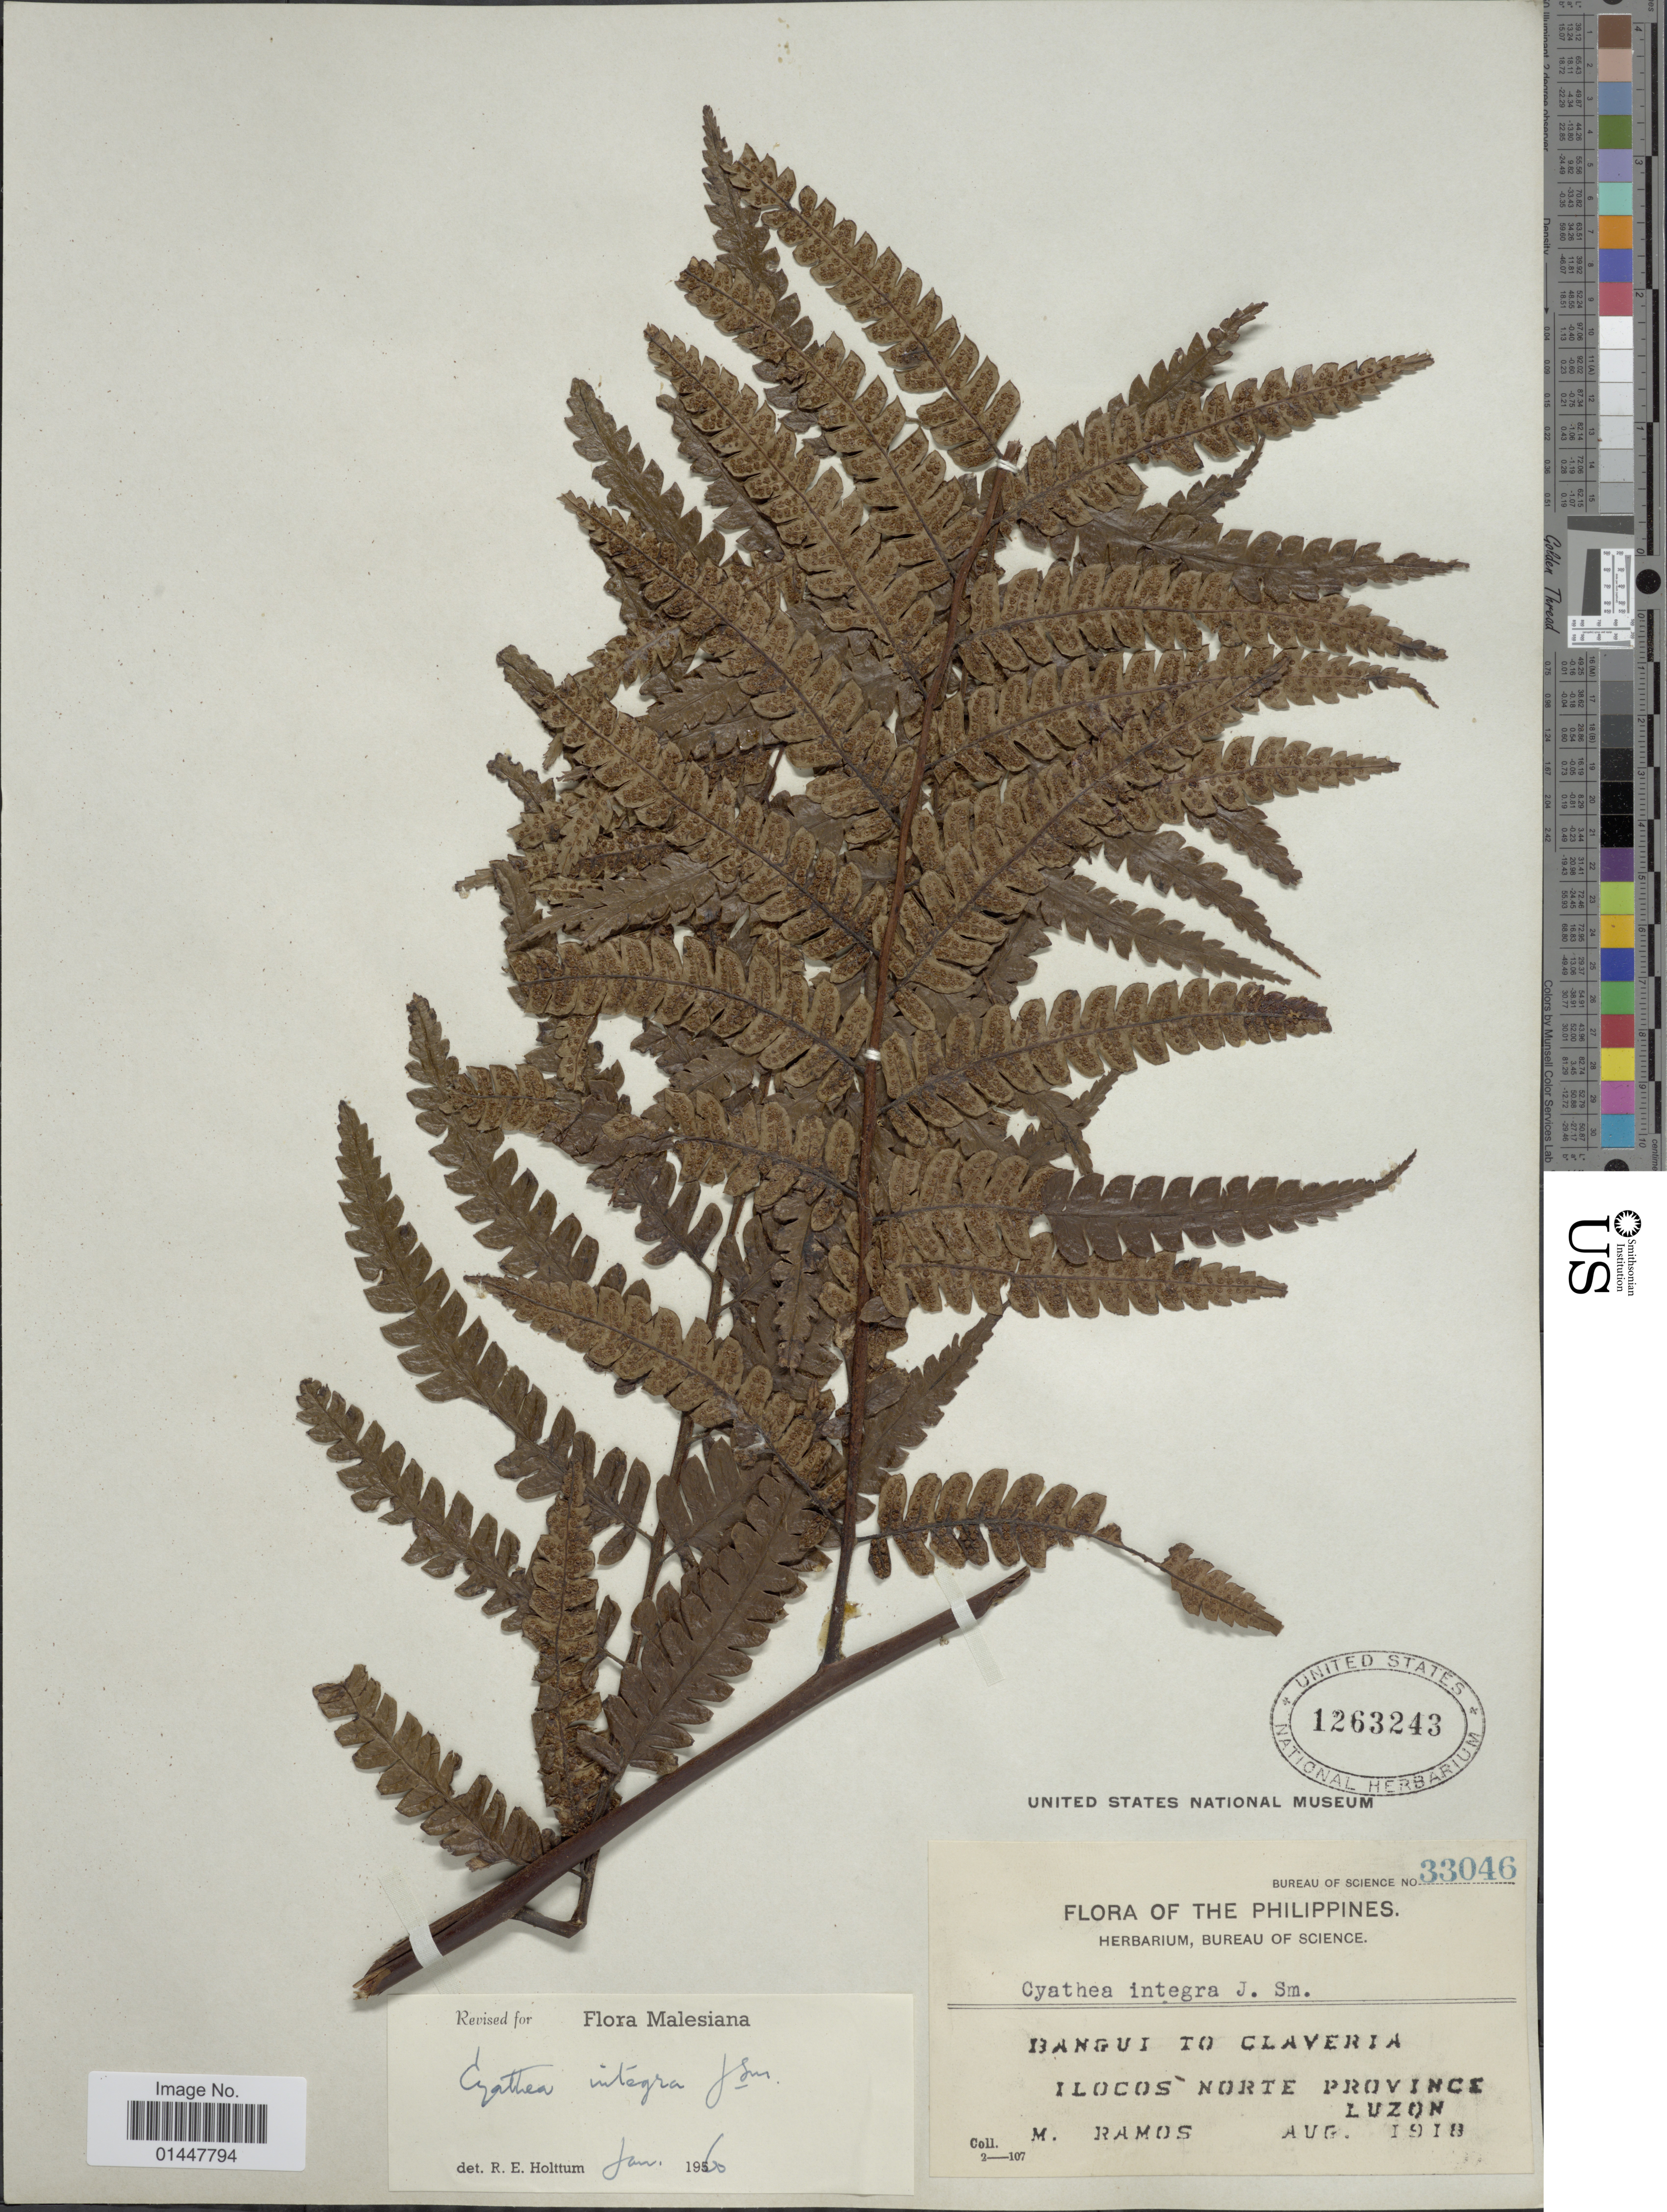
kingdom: Plantae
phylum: Tracheophyta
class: Polypodiopsida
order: Cyatheales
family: Cyatheaceae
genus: Sphaeropteris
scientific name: Sphaeropteris integra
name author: (J. Sm.) R.M. Tryon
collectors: M. Ramos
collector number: Bureau of Science 33046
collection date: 1918-08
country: Philippines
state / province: Ilocos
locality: Bangui to Claveria, Ilocos Norte Province, Luzon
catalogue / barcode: US 1263243